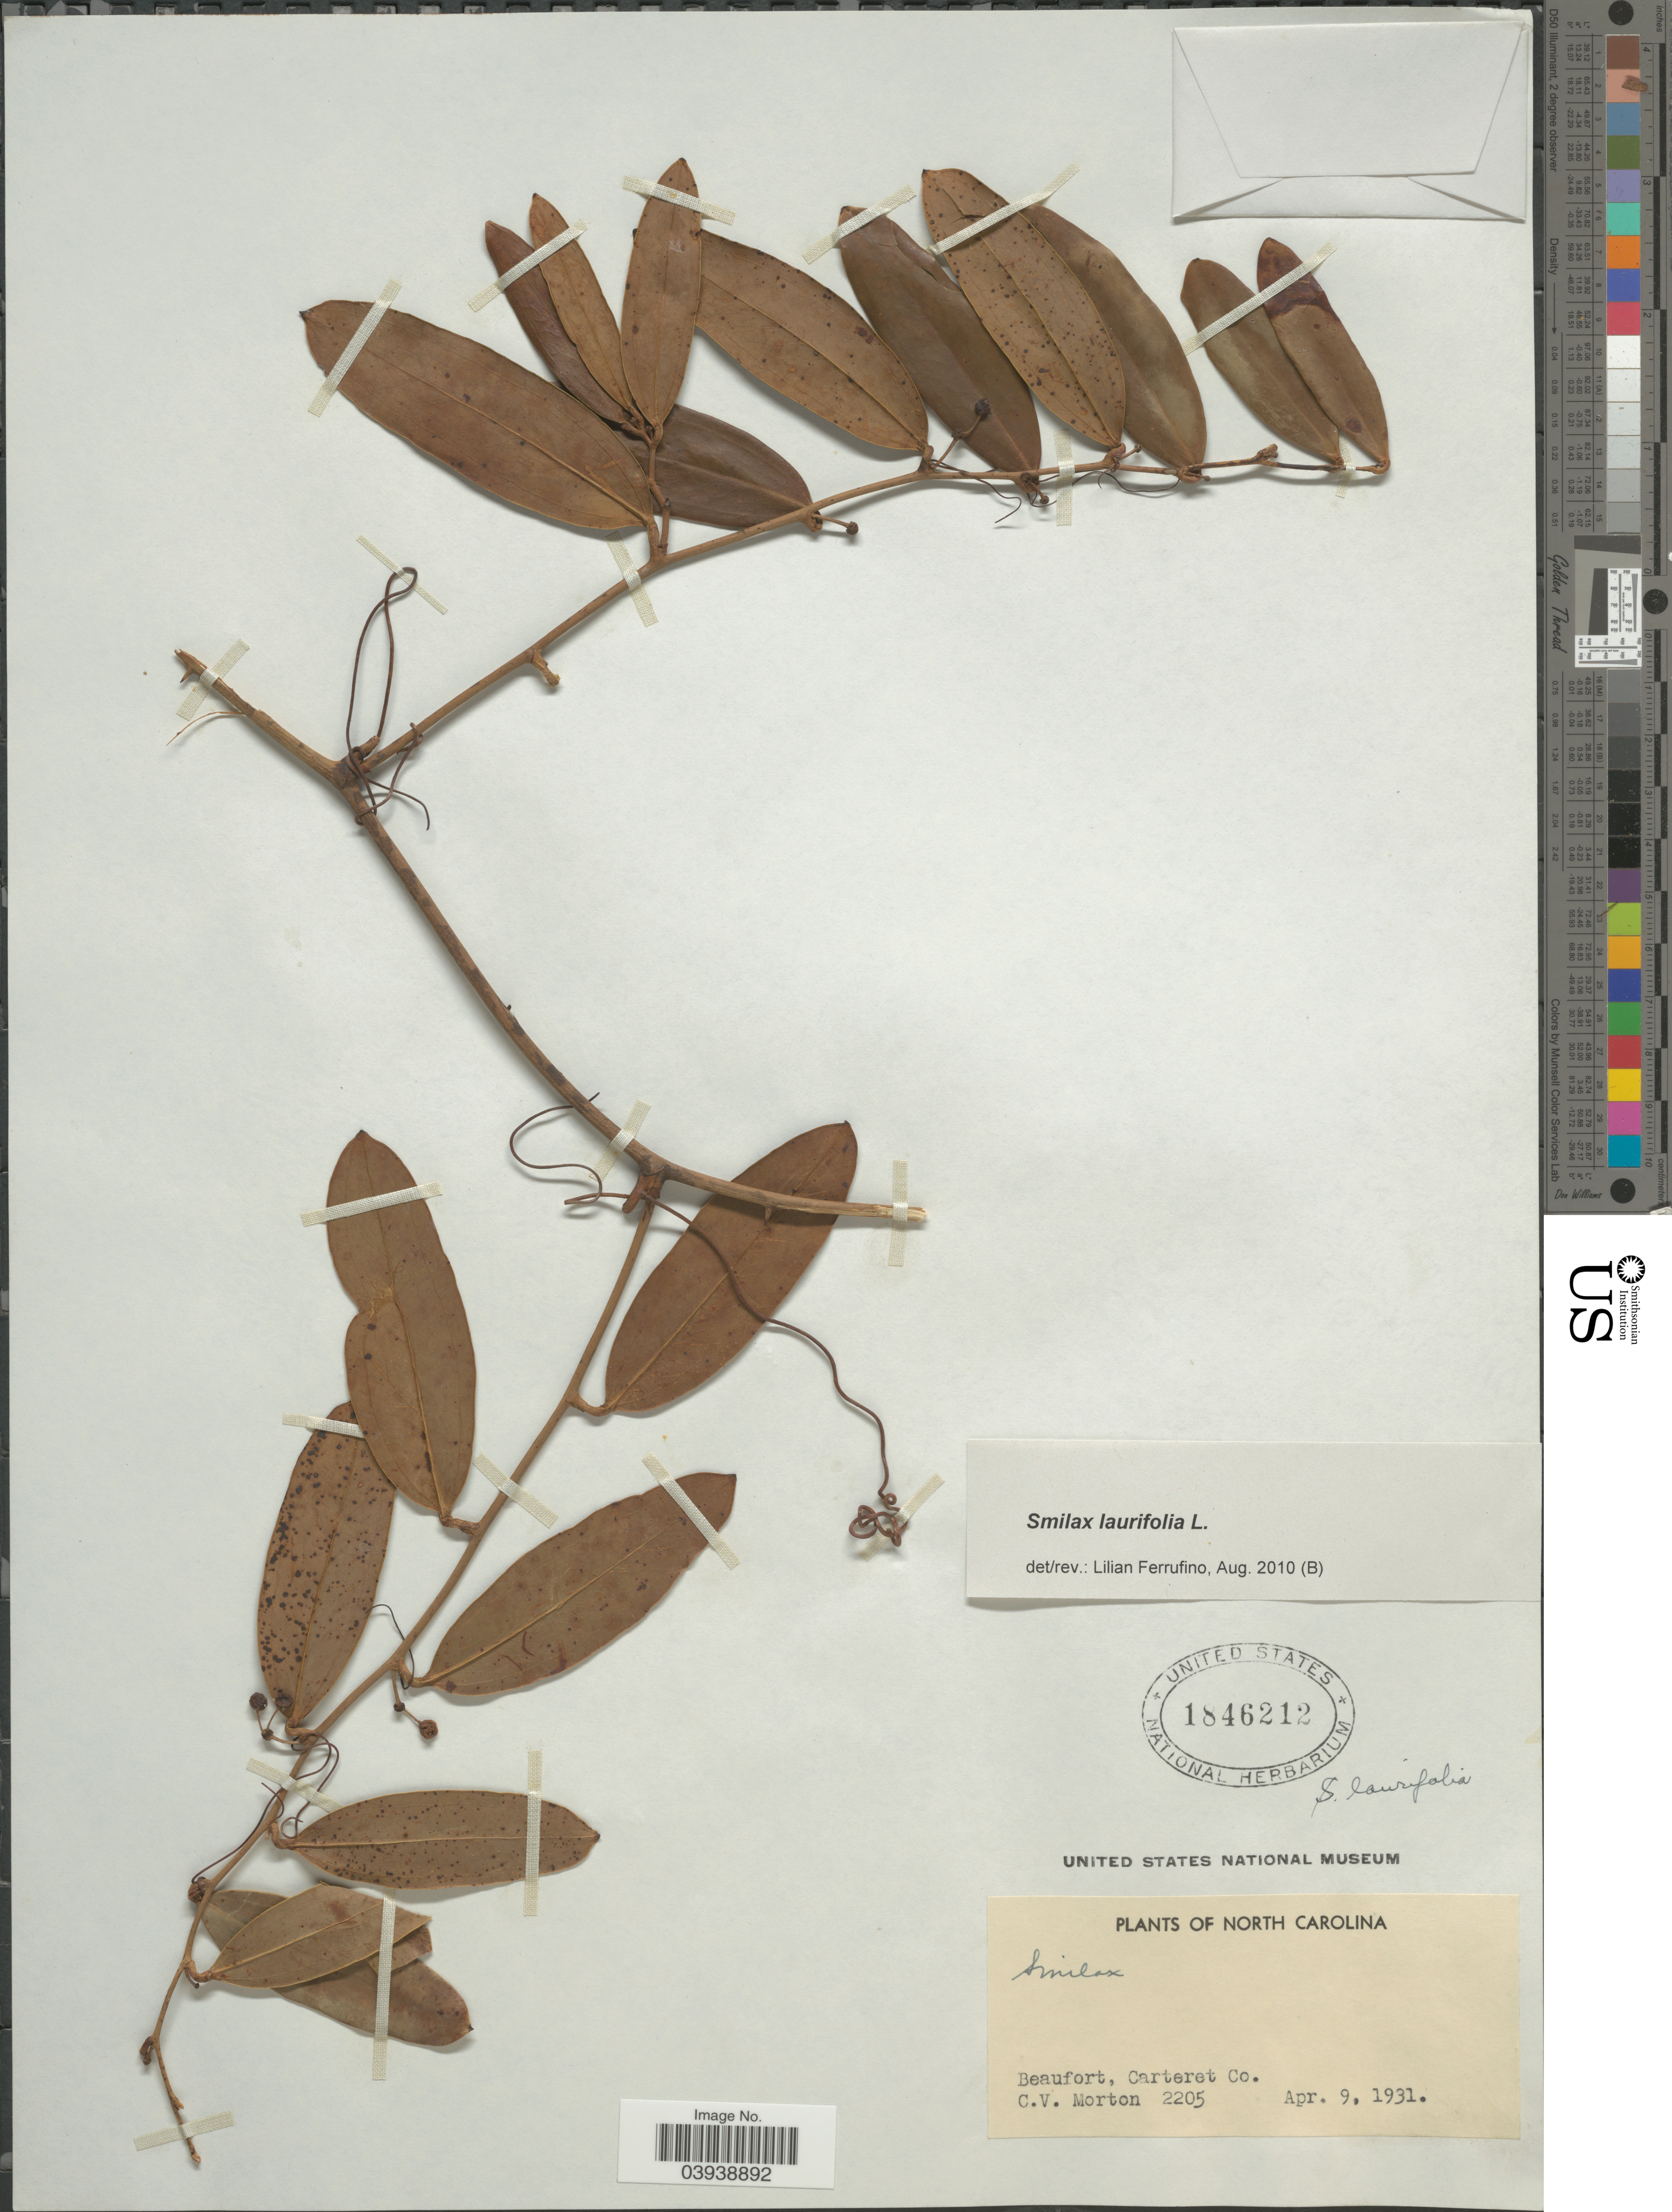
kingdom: Plantae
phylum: Tracheophyta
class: Liliopsida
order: Liliales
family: Smilacaceae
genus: Smilax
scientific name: Smilax laurifolia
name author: L.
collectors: C. V. Morton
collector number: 2205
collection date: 1931-04-09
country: United States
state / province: North Carolina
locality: Beaufort, Carteret Co.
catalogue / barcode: US 1846212